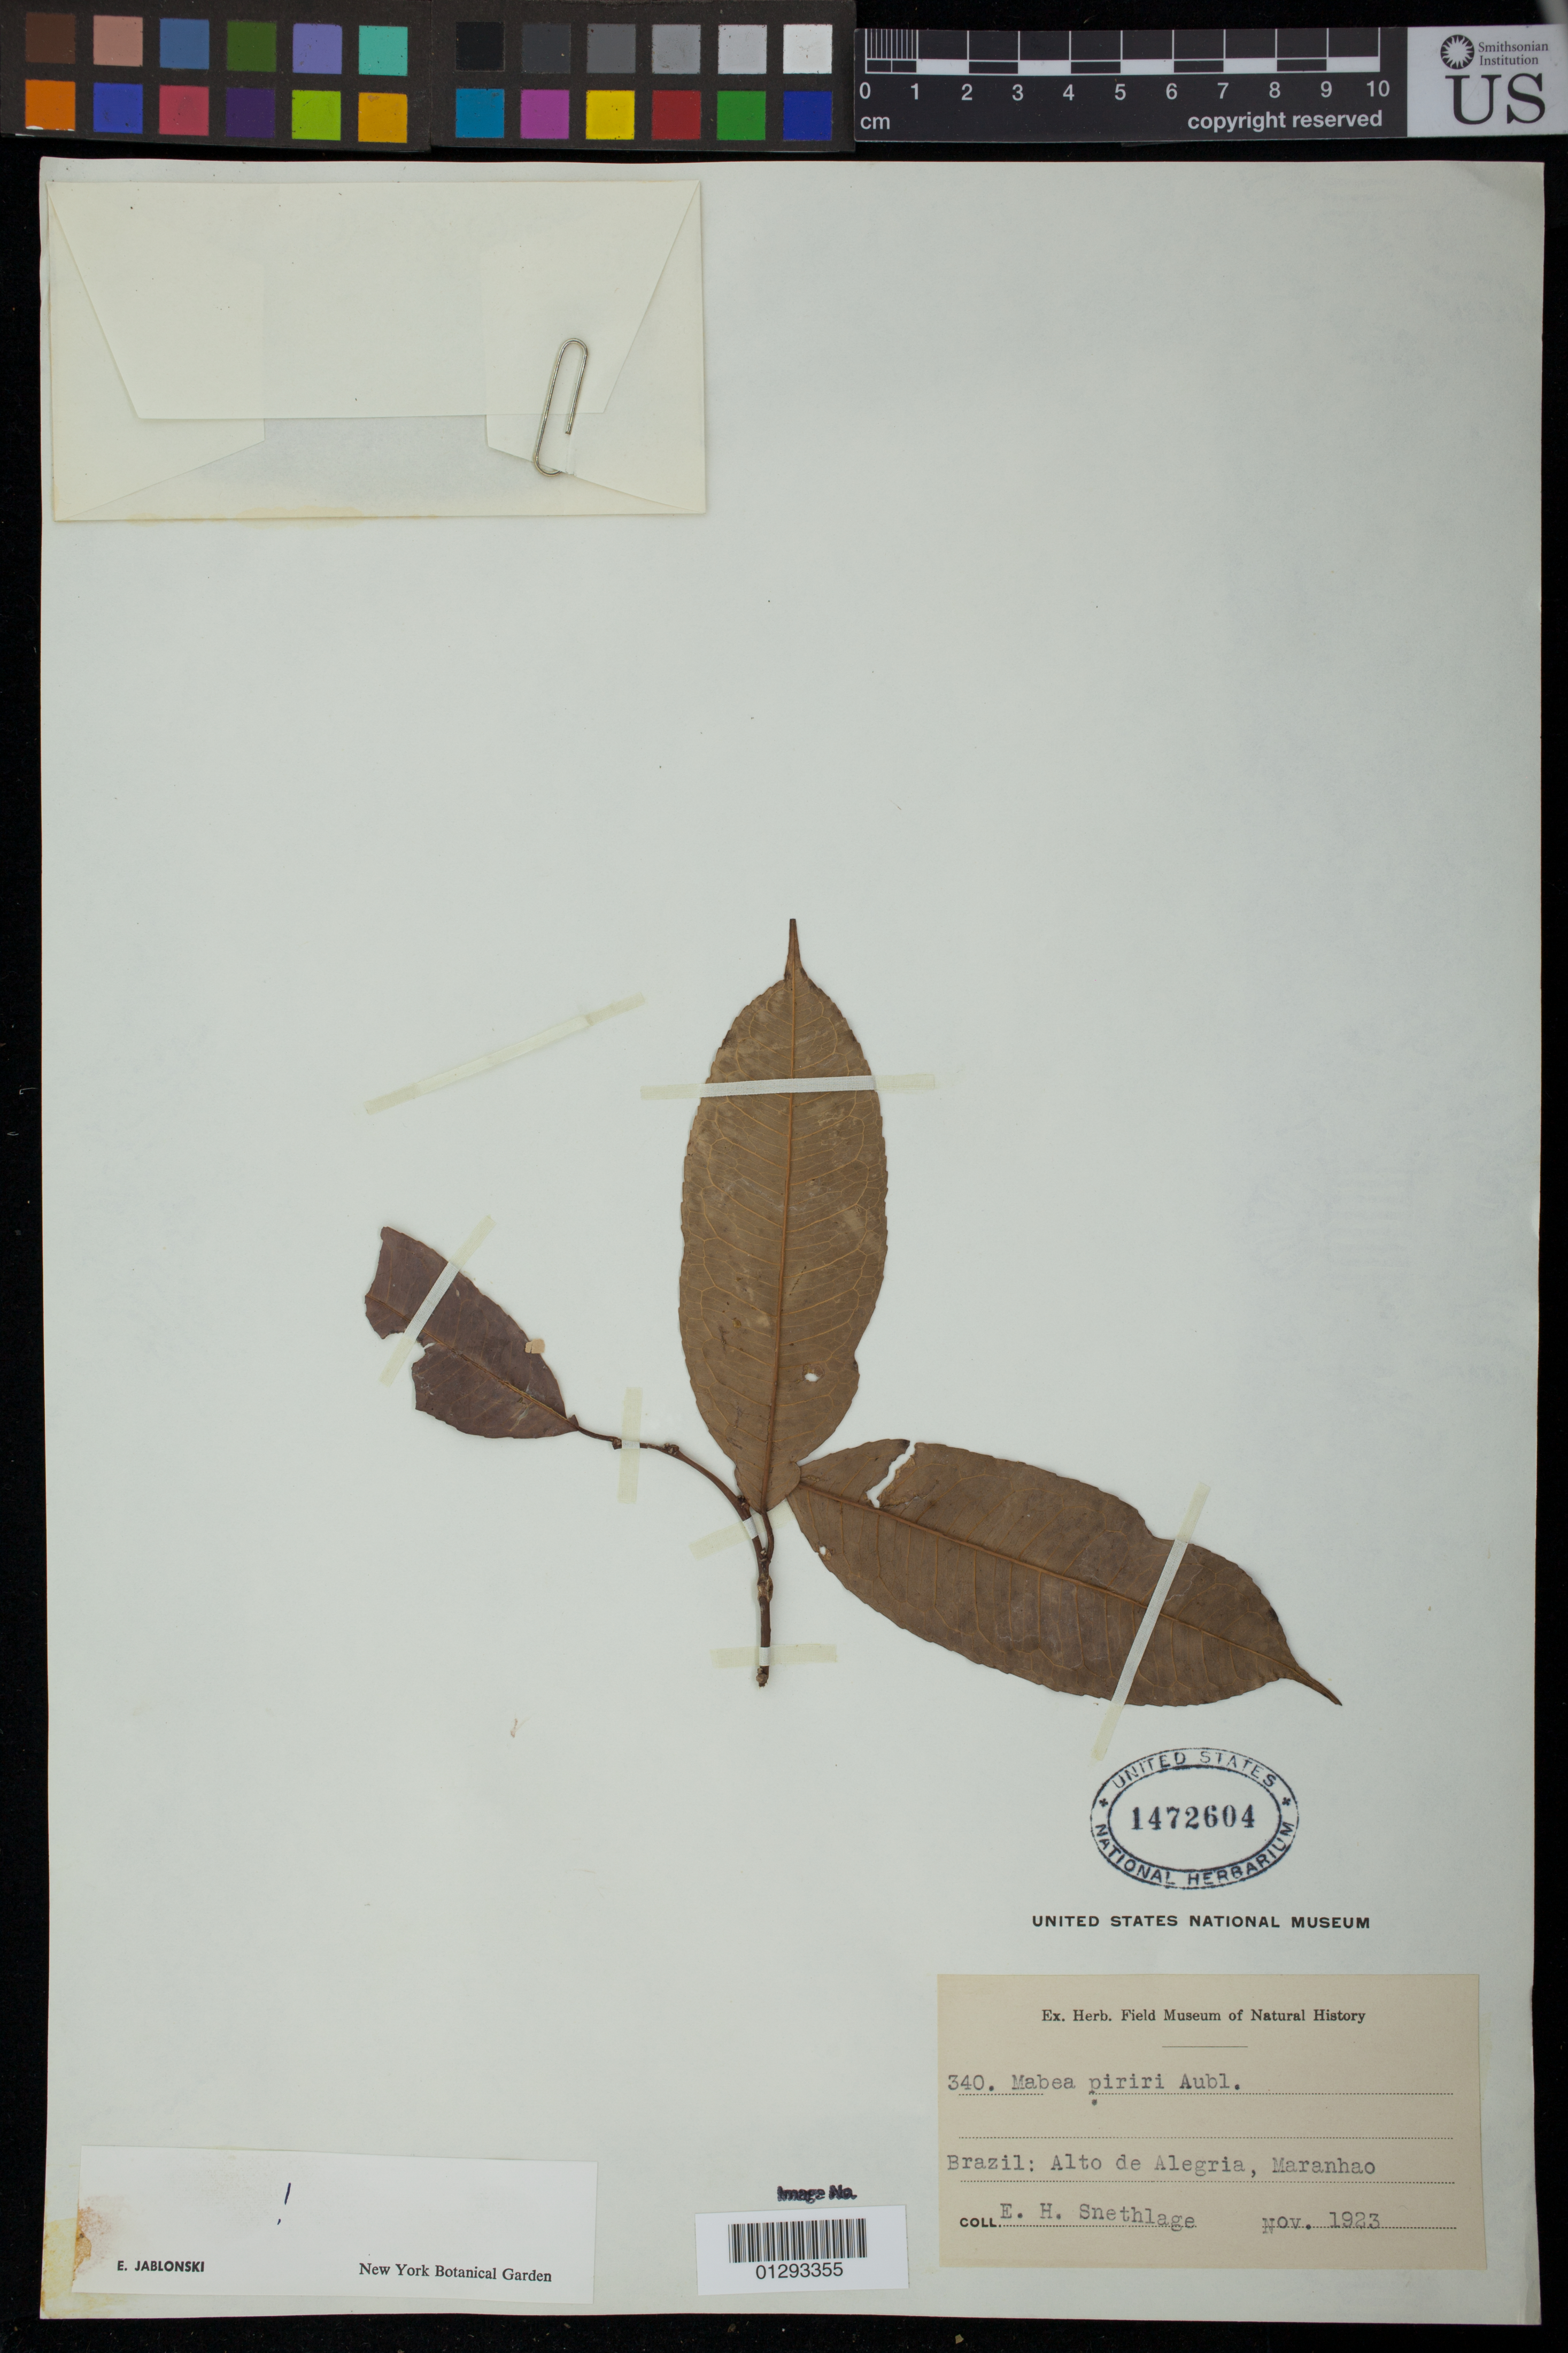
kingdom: Plantae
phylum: Tracheophyta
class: Magnoliopsida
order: Malpighiales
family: Euphorbiaceae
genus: Mabea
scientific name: Mabea piriri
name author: Aubl.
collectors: E. Snethlage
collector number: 340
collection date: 1923-11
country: Brazil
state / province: Maranhão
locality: Alto de Alegria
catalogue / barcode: US 1472604